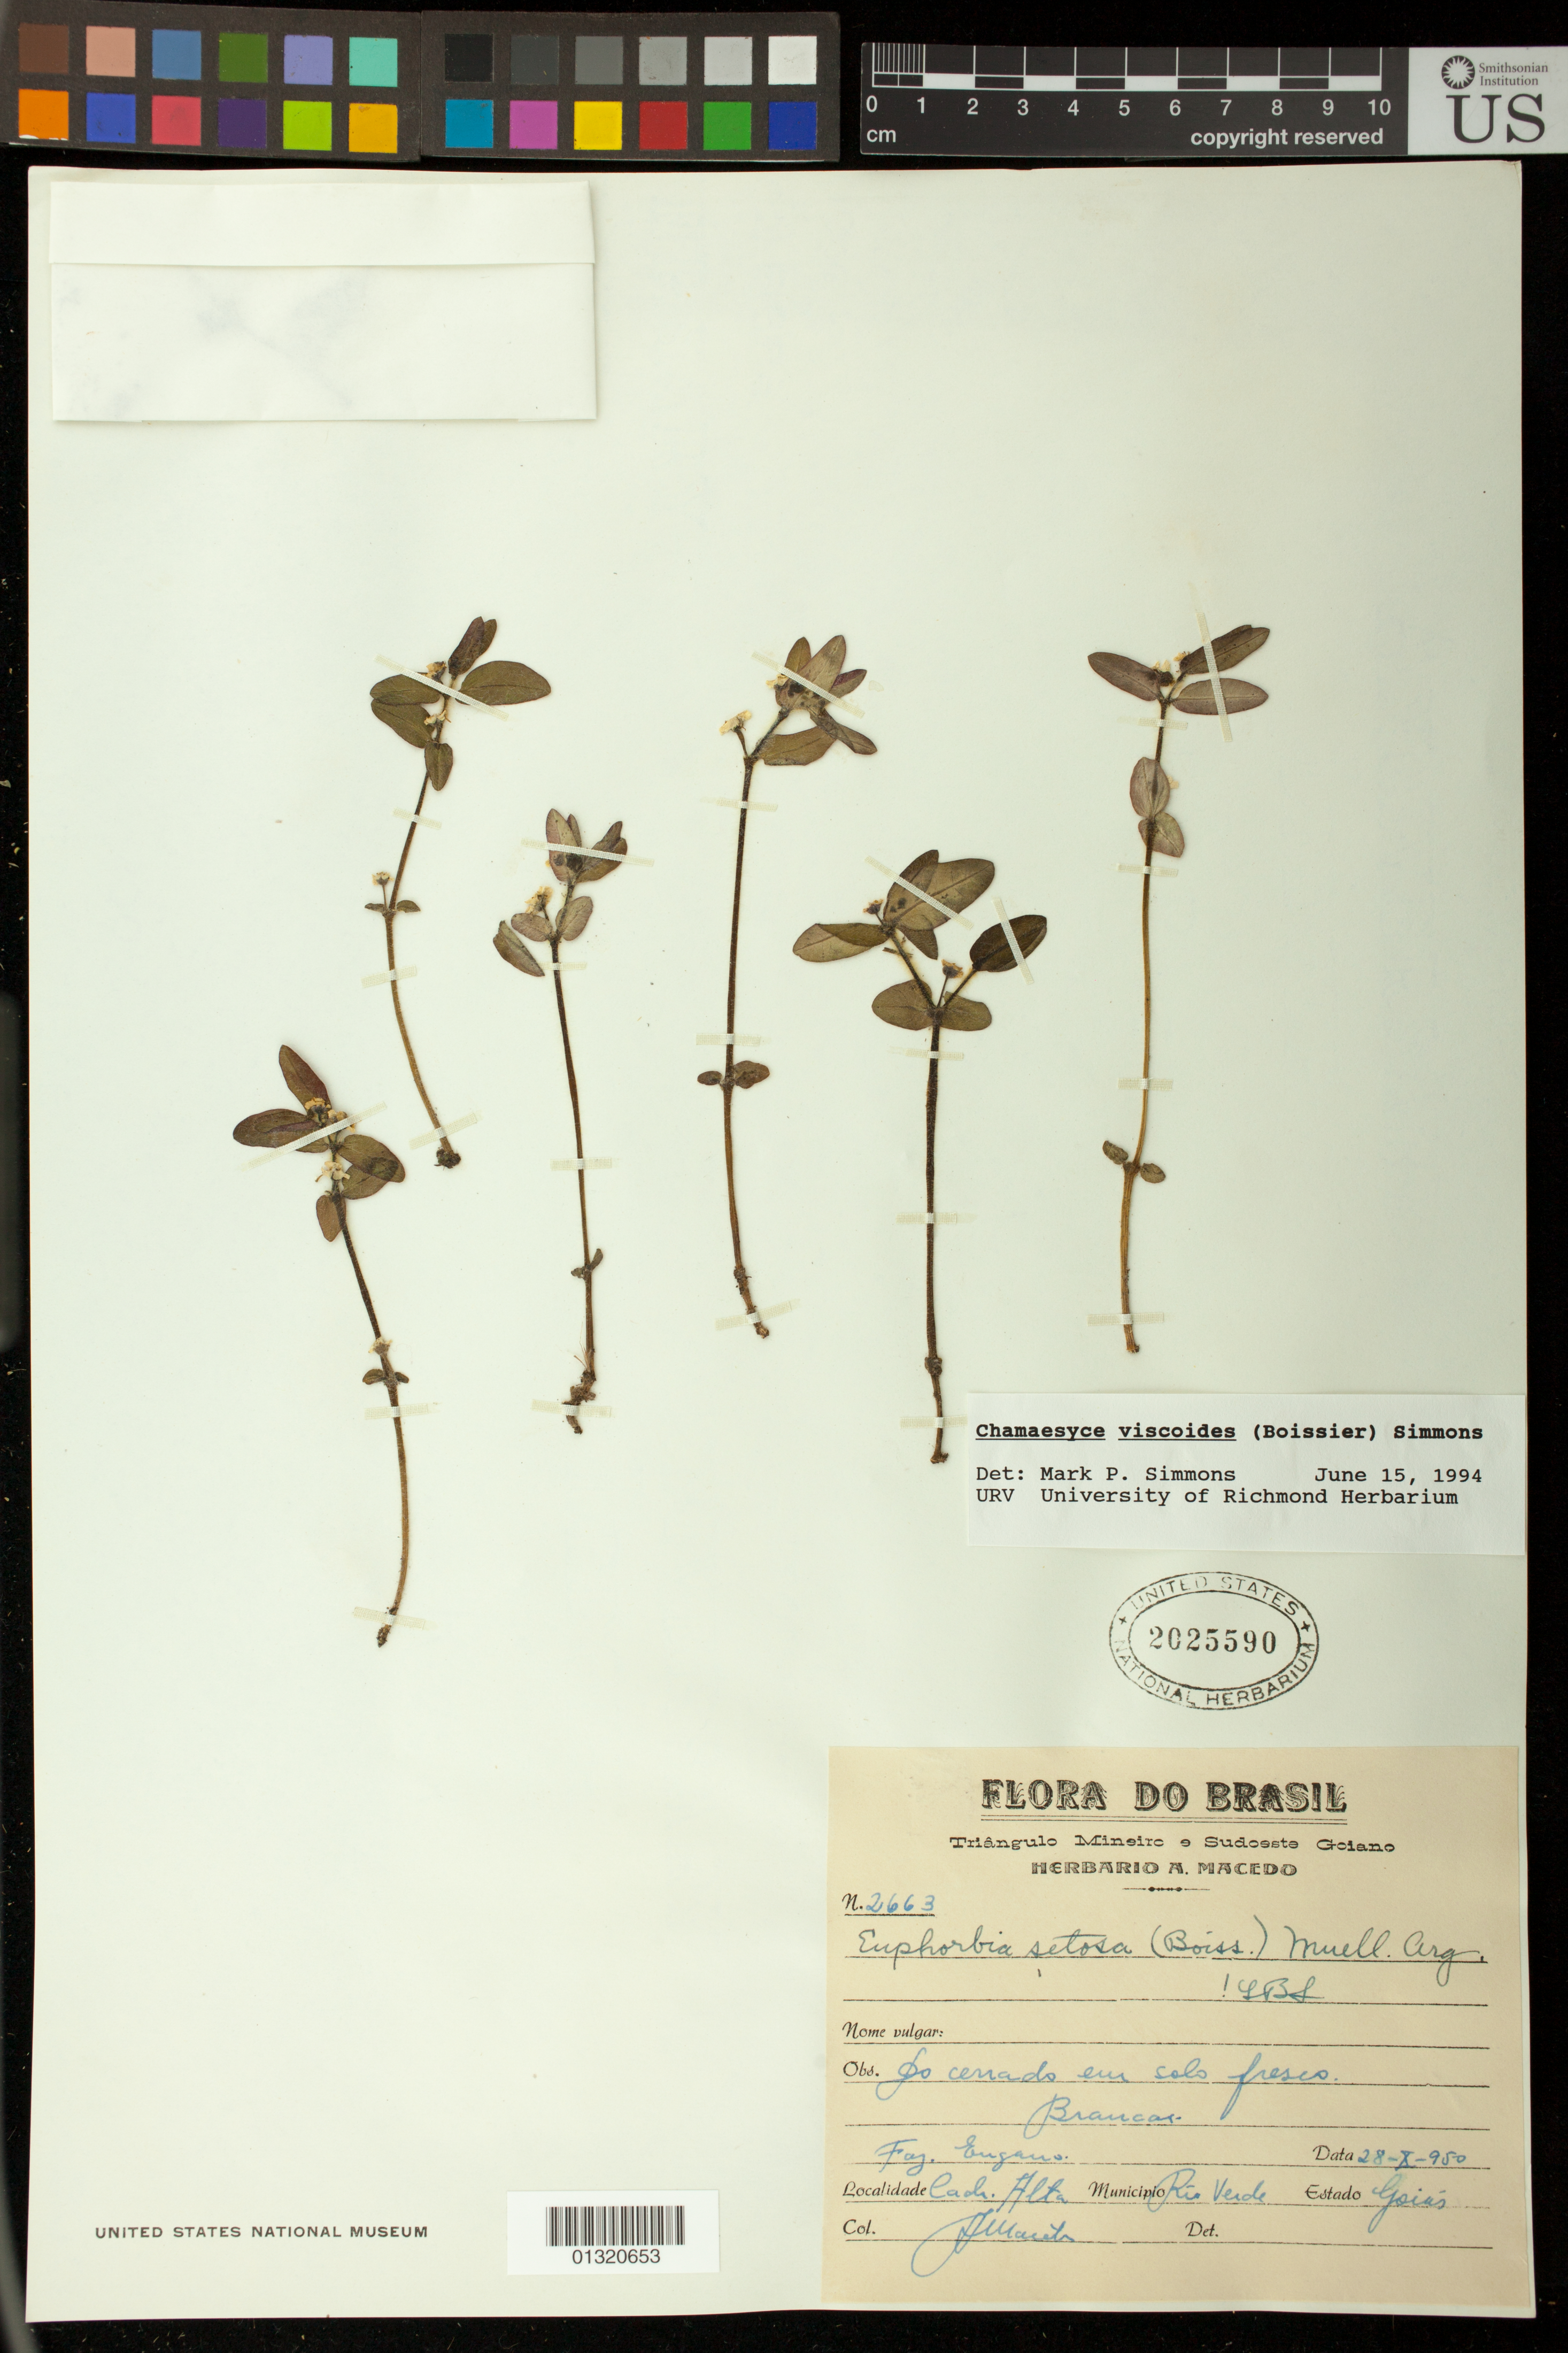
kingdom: Plantae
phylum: Tracheophyta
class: Magnoliopsida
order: Malpighiales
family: Euphorbiaceae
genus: Euphorbia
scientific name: Euphorbia viscoides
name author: Boiss.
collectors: A. Macedo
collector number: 2663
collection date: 1950-10-28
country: Brazil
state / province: Goiás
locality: Cadi. Alta; Rio Verde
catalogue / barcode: US 2025590